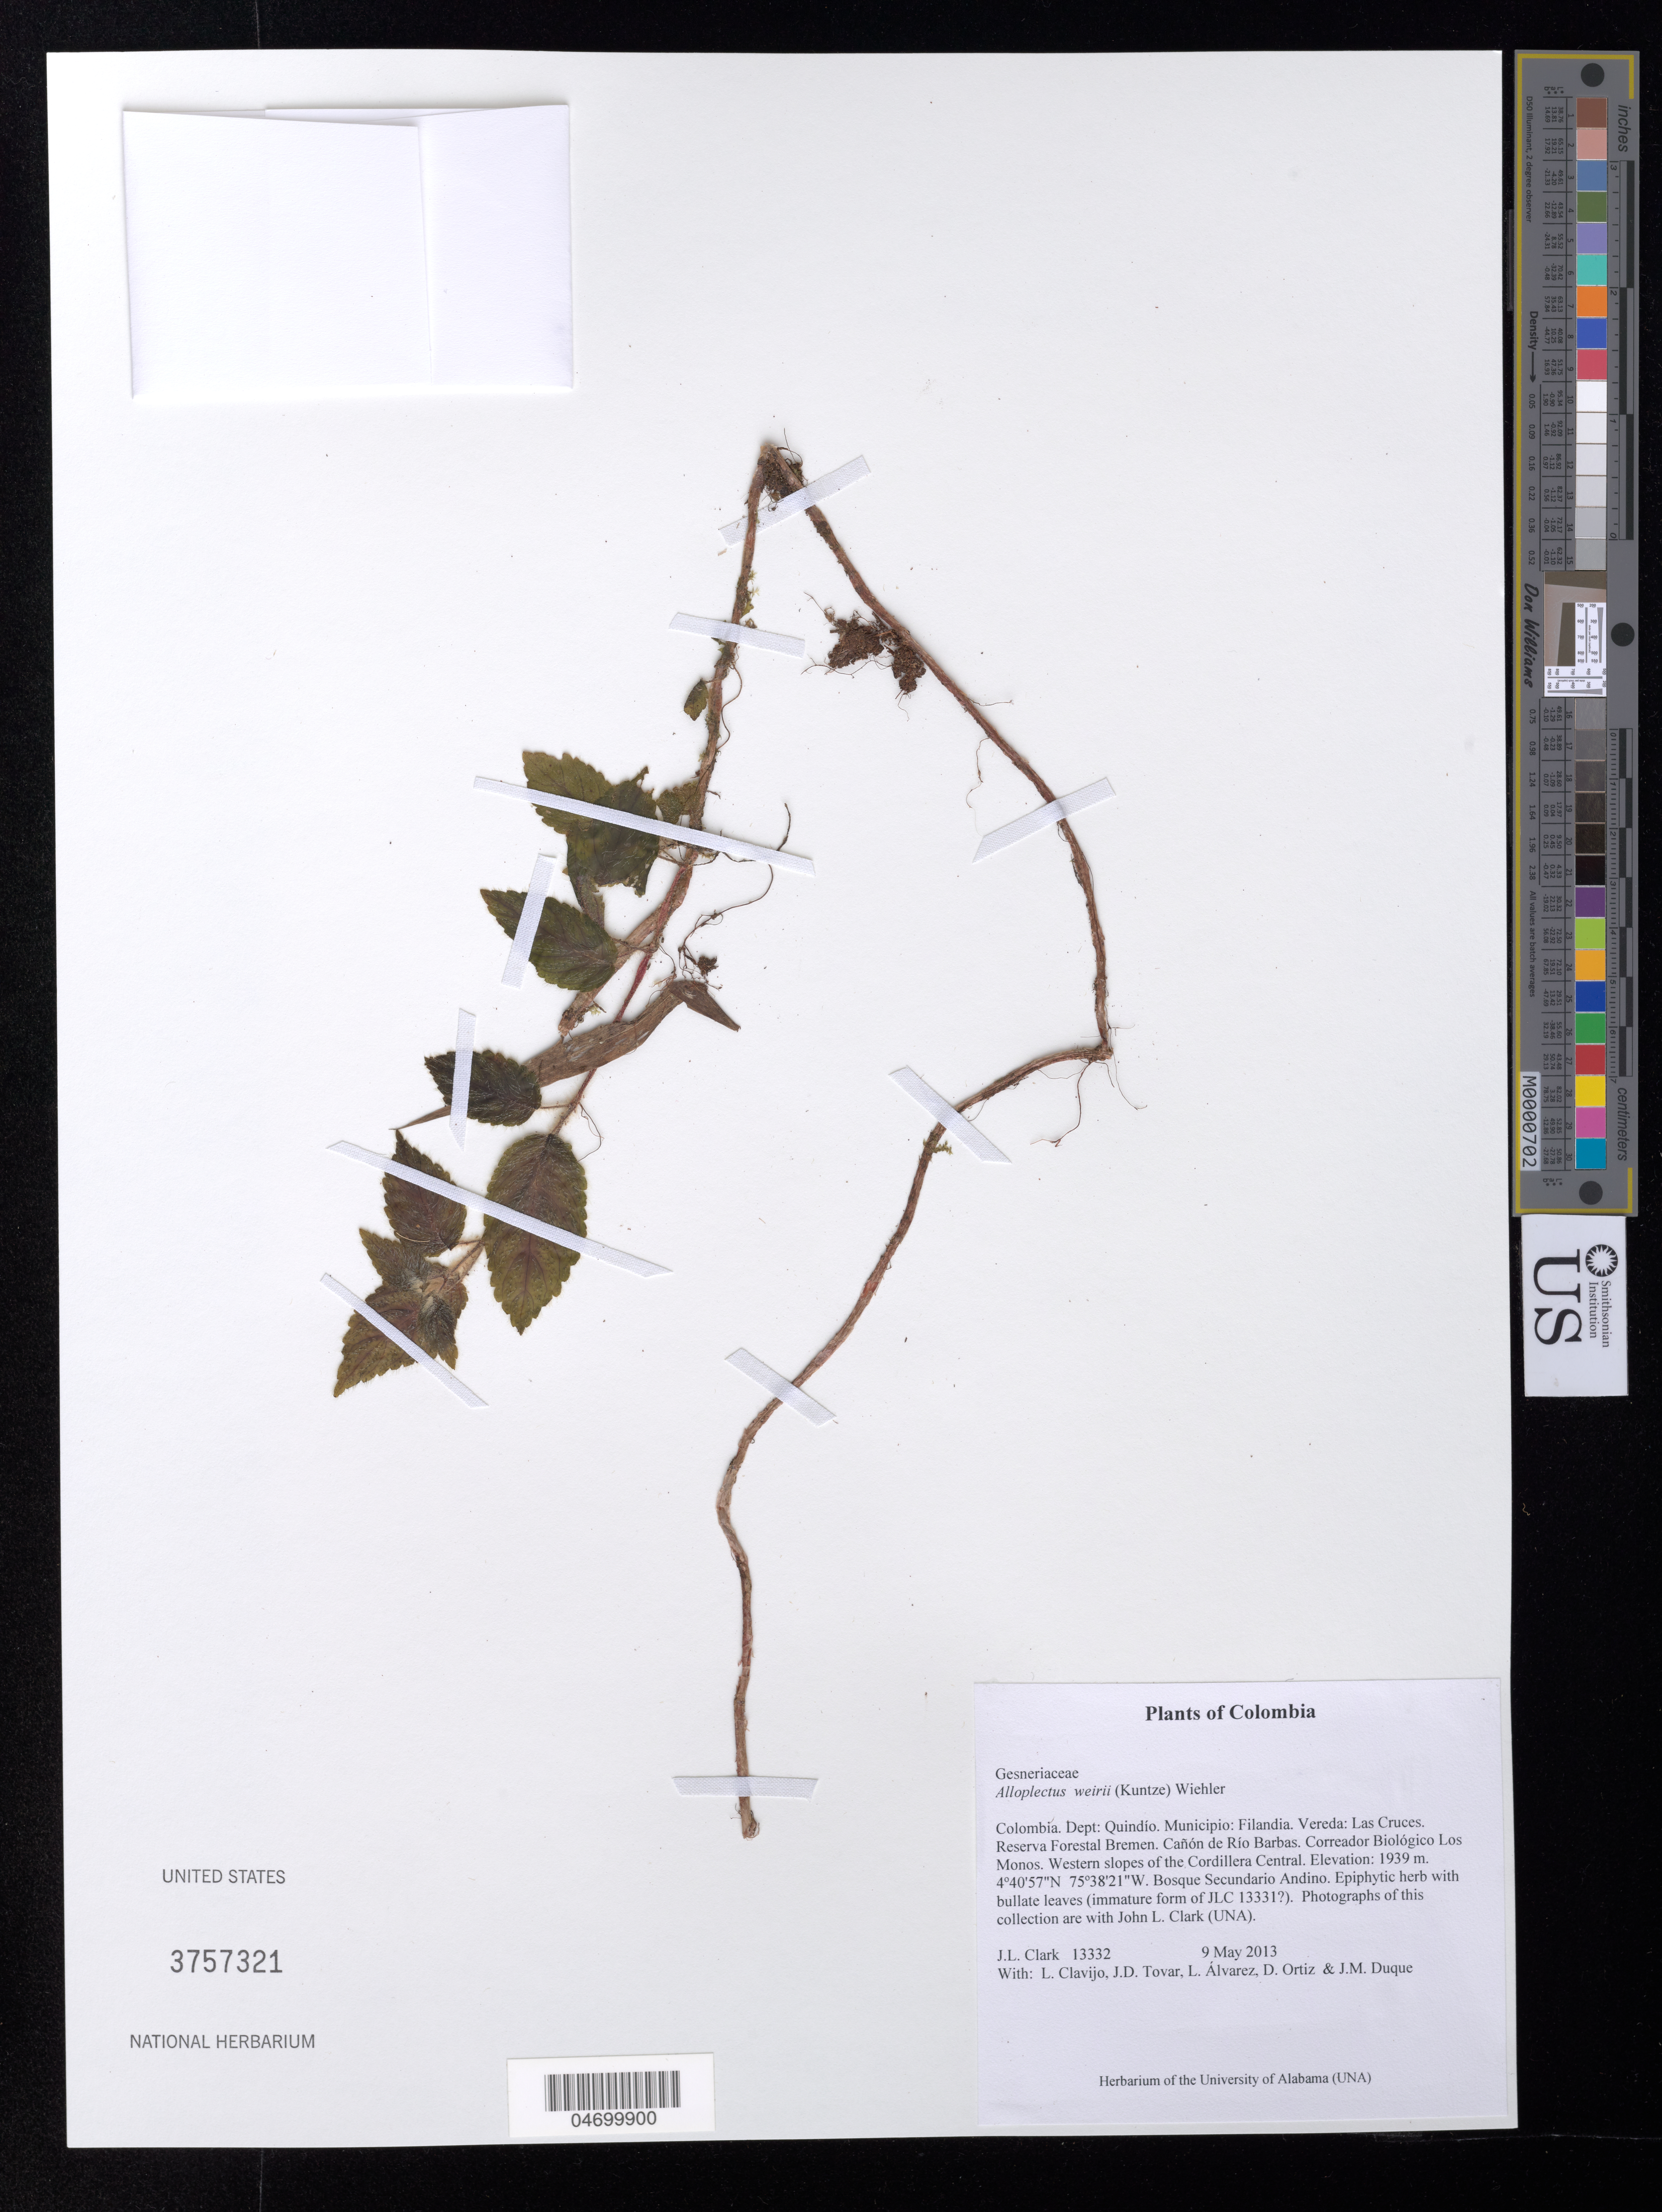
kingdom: Plantae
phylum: Tracheophyta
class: Magnoliopsida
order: Lamiales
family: Gesneriaceae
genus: Alloplectus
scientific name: Alloplectus weirii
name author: (Kuntze) Wiehler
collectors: J. L. Clark, L. Clavijo, J. Tovar & L. Alvarez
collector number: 13332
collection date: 2013-05-09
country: Colombia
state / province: Quindío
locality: Dept: Quindio. Municipio: Filandia. Vereda: Las Cruces. Reserva Forestal Bremen. Cañón de Río Barbas. Correador Biológico Los Monos. Western slopes of the Cordillera Central.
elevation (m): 1939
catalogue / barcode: US 3757321